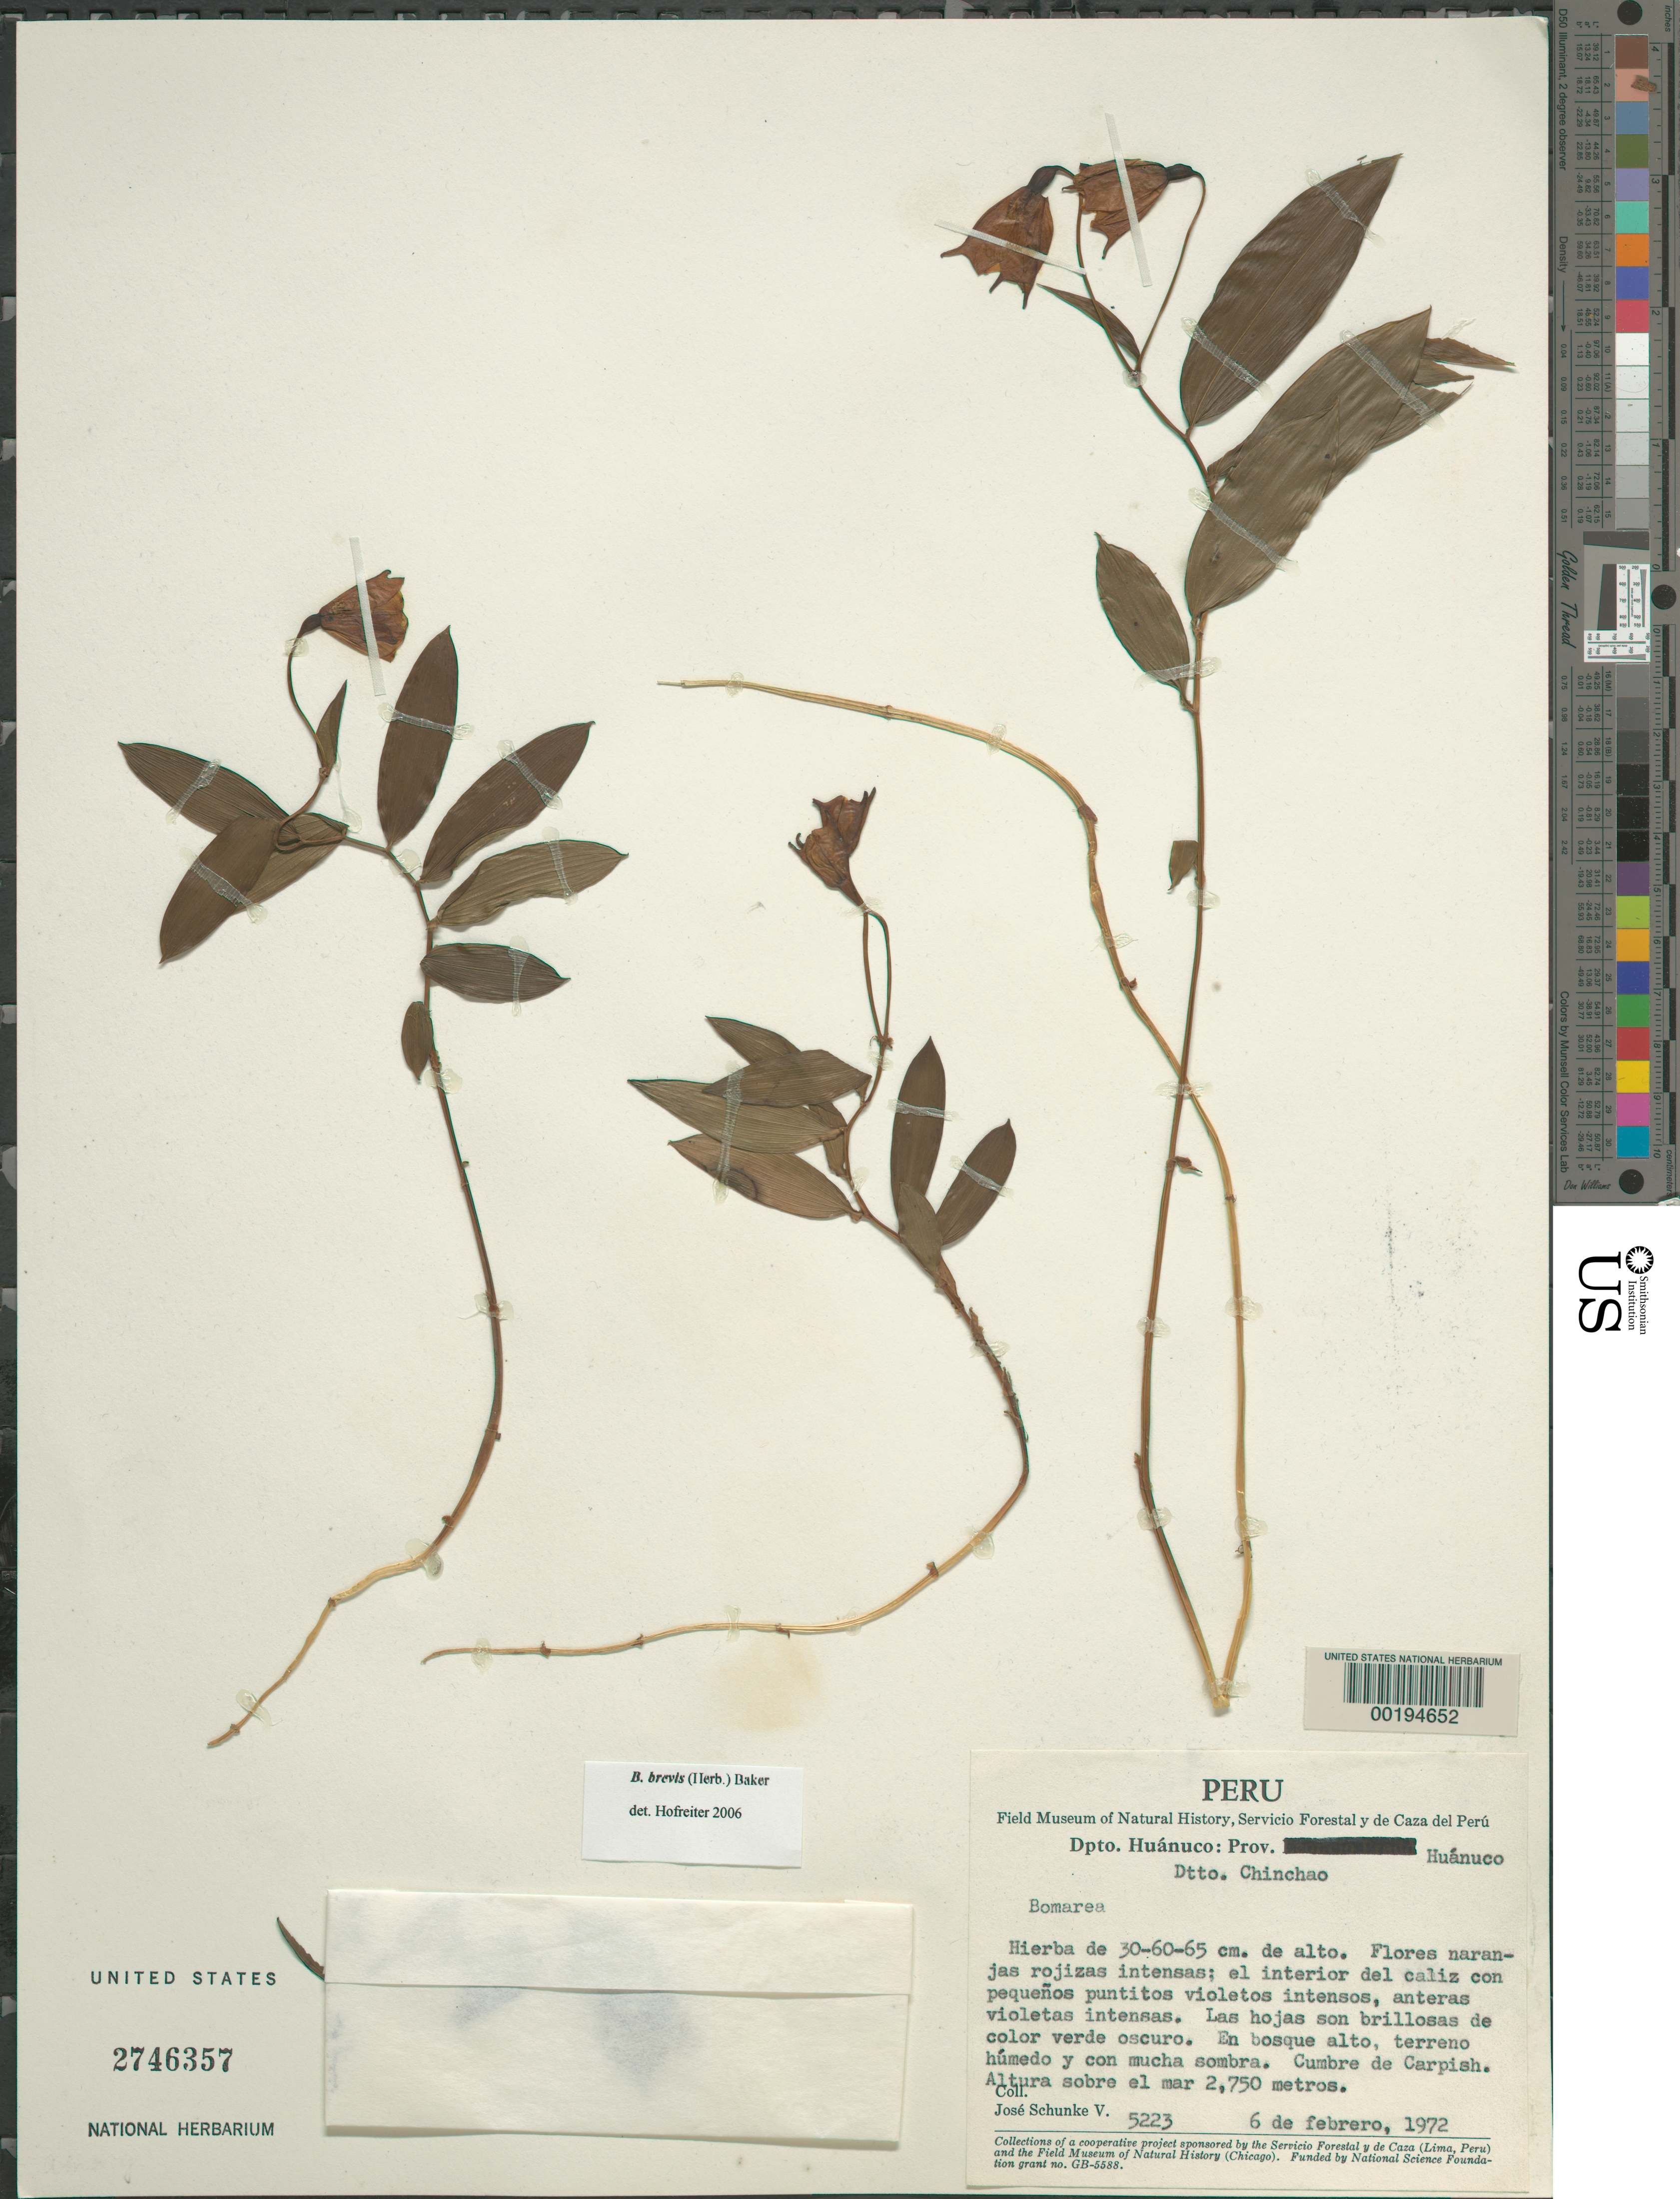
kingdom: Plantae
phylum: Tracheophyta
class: Liliopsida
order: Liliales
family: Alstroemeriaceae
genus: Bomarea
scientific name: Bomarea sp.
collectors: J. Schunke Vigo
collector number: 5223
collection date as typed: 06 Feb 1972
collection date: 1972-02-06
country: Peru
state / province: Huánuco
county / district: Huánuco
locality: Dtto. Chinchao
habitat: Tall forest, humid earth with much shade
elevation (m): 2750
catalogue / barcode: US 2746357